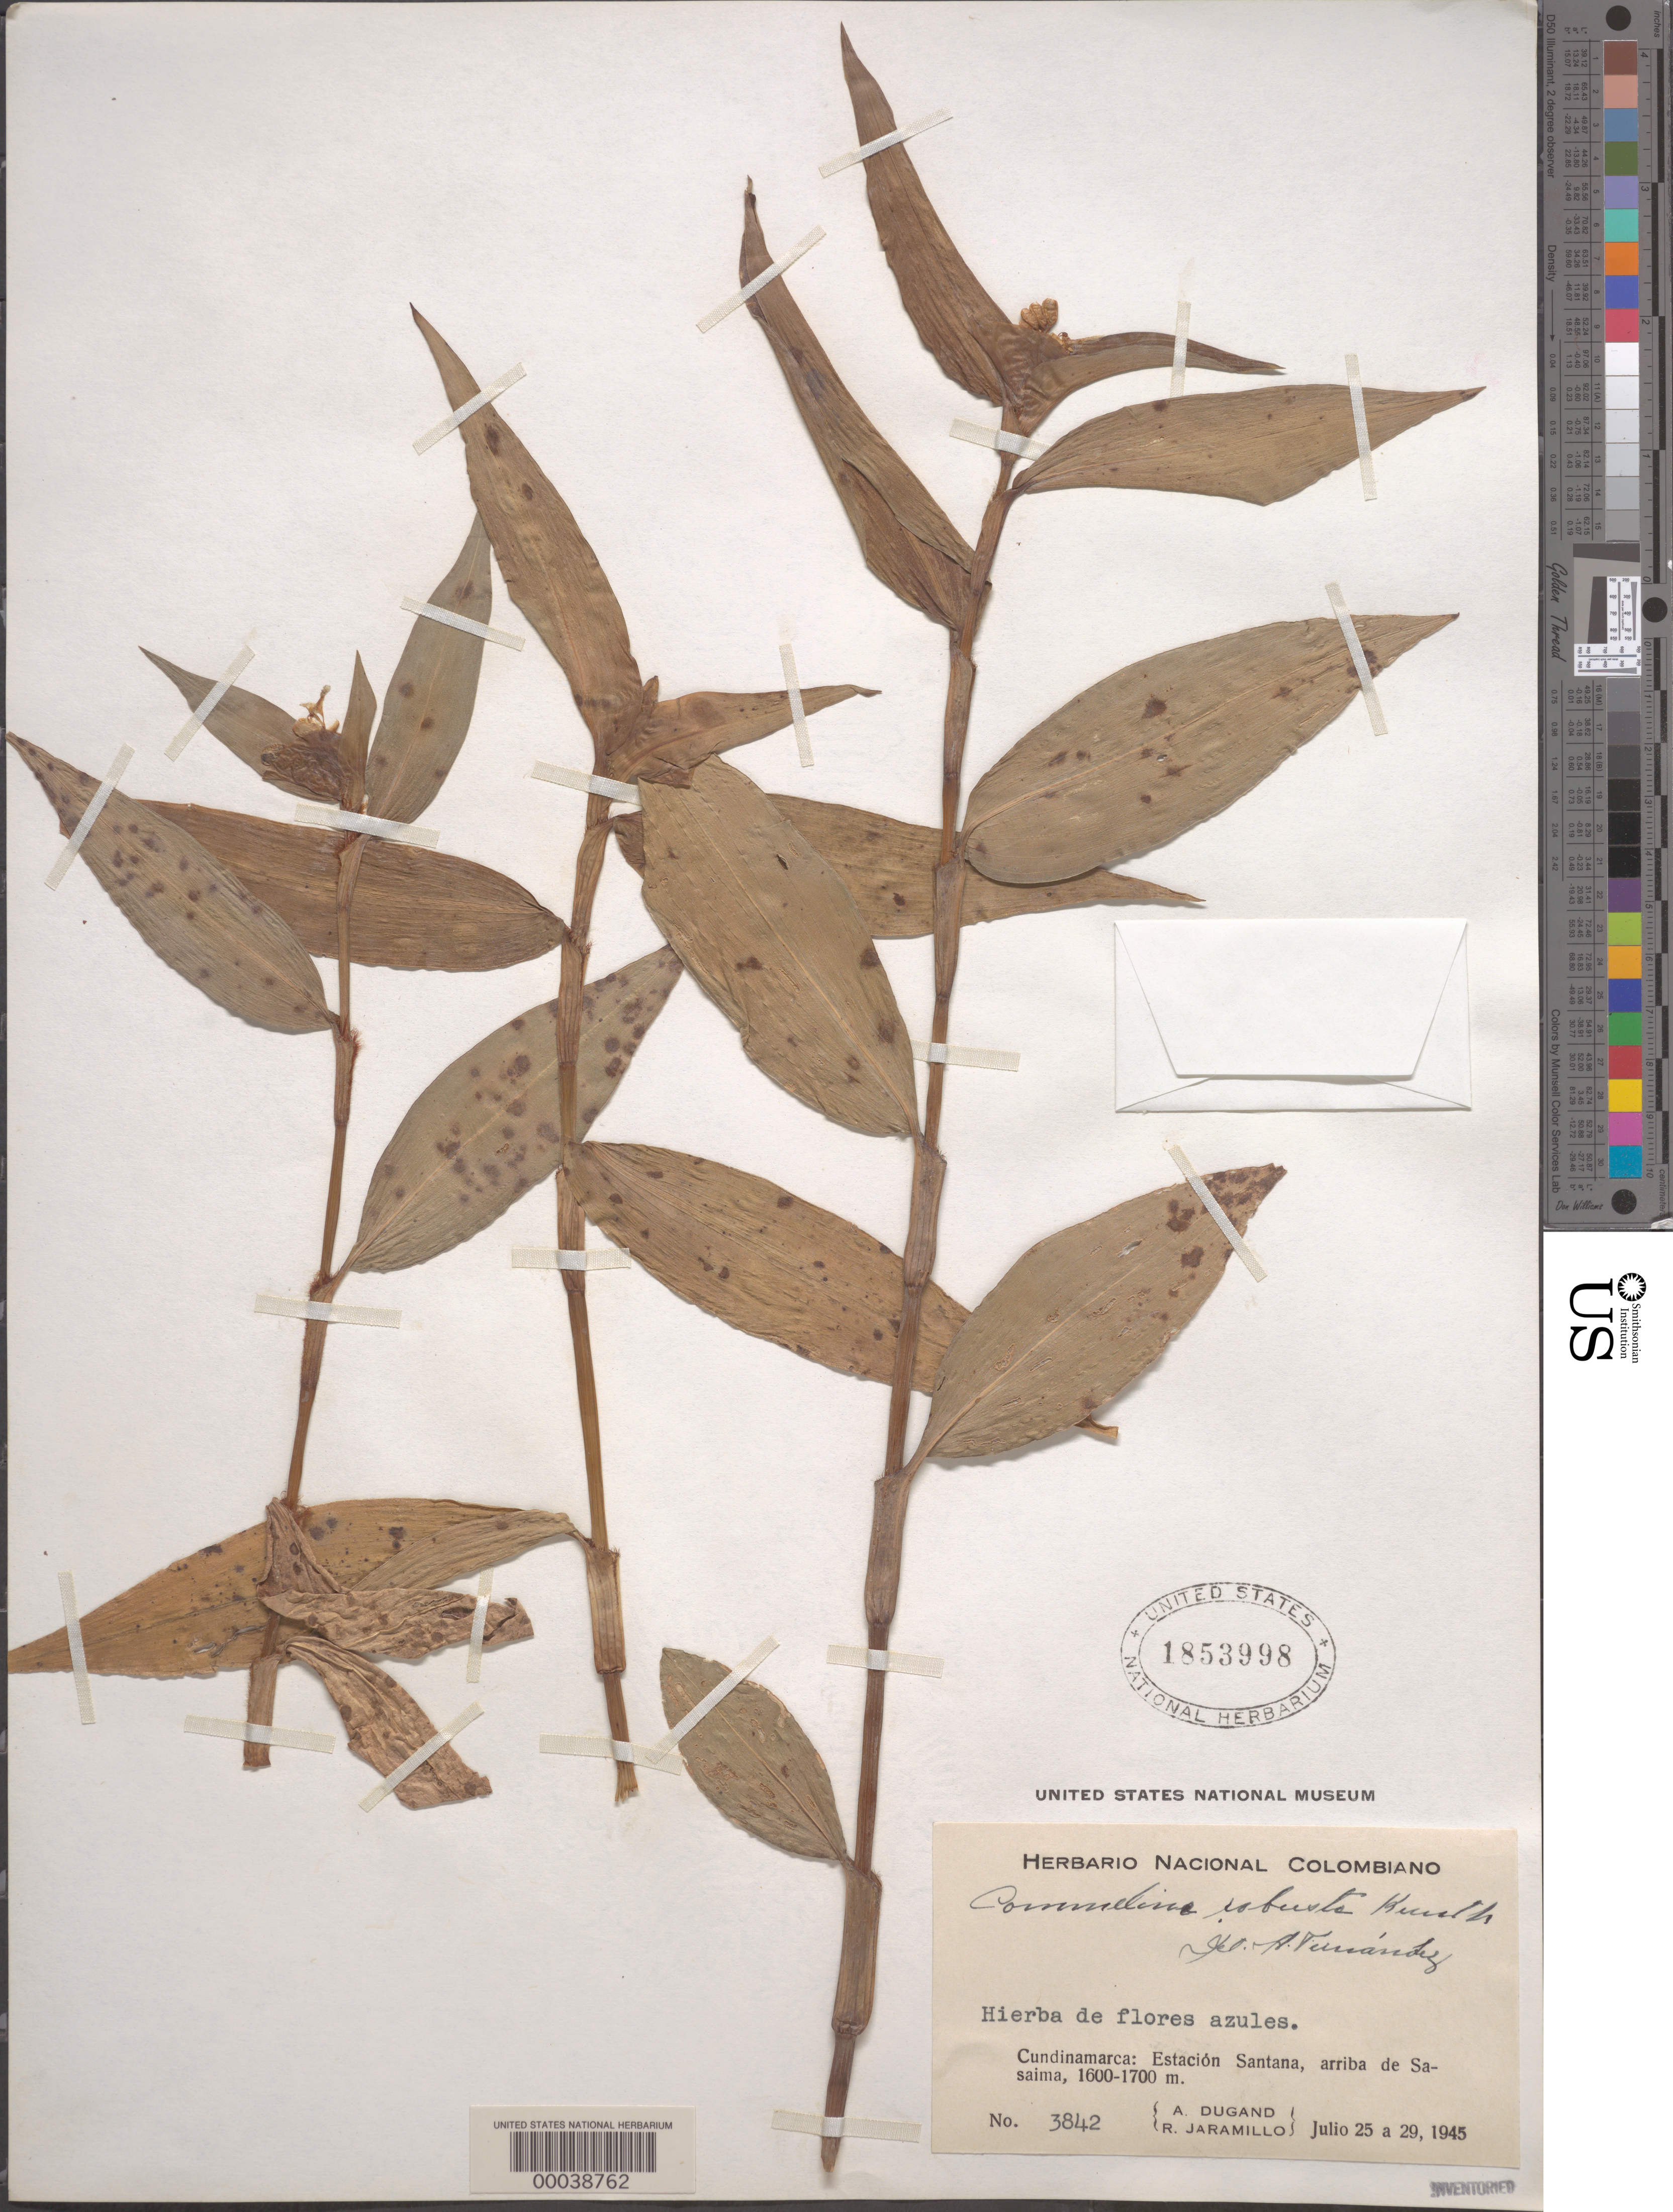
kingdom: Plantae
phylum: Tracheophyta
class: Liliopsida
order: Commelinales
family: Commelinaceae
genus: Commelina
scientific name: Commelina obliqua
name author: Vahl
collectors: A. Dugand G. & R. Jaramillo M.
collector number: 3842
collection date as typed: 25 Jul 1945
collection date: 1945-07-25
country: Colombia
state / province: Cundinamarca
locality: Estacion Santana; above Sasaima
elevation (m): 1600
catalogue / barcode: US 1853998